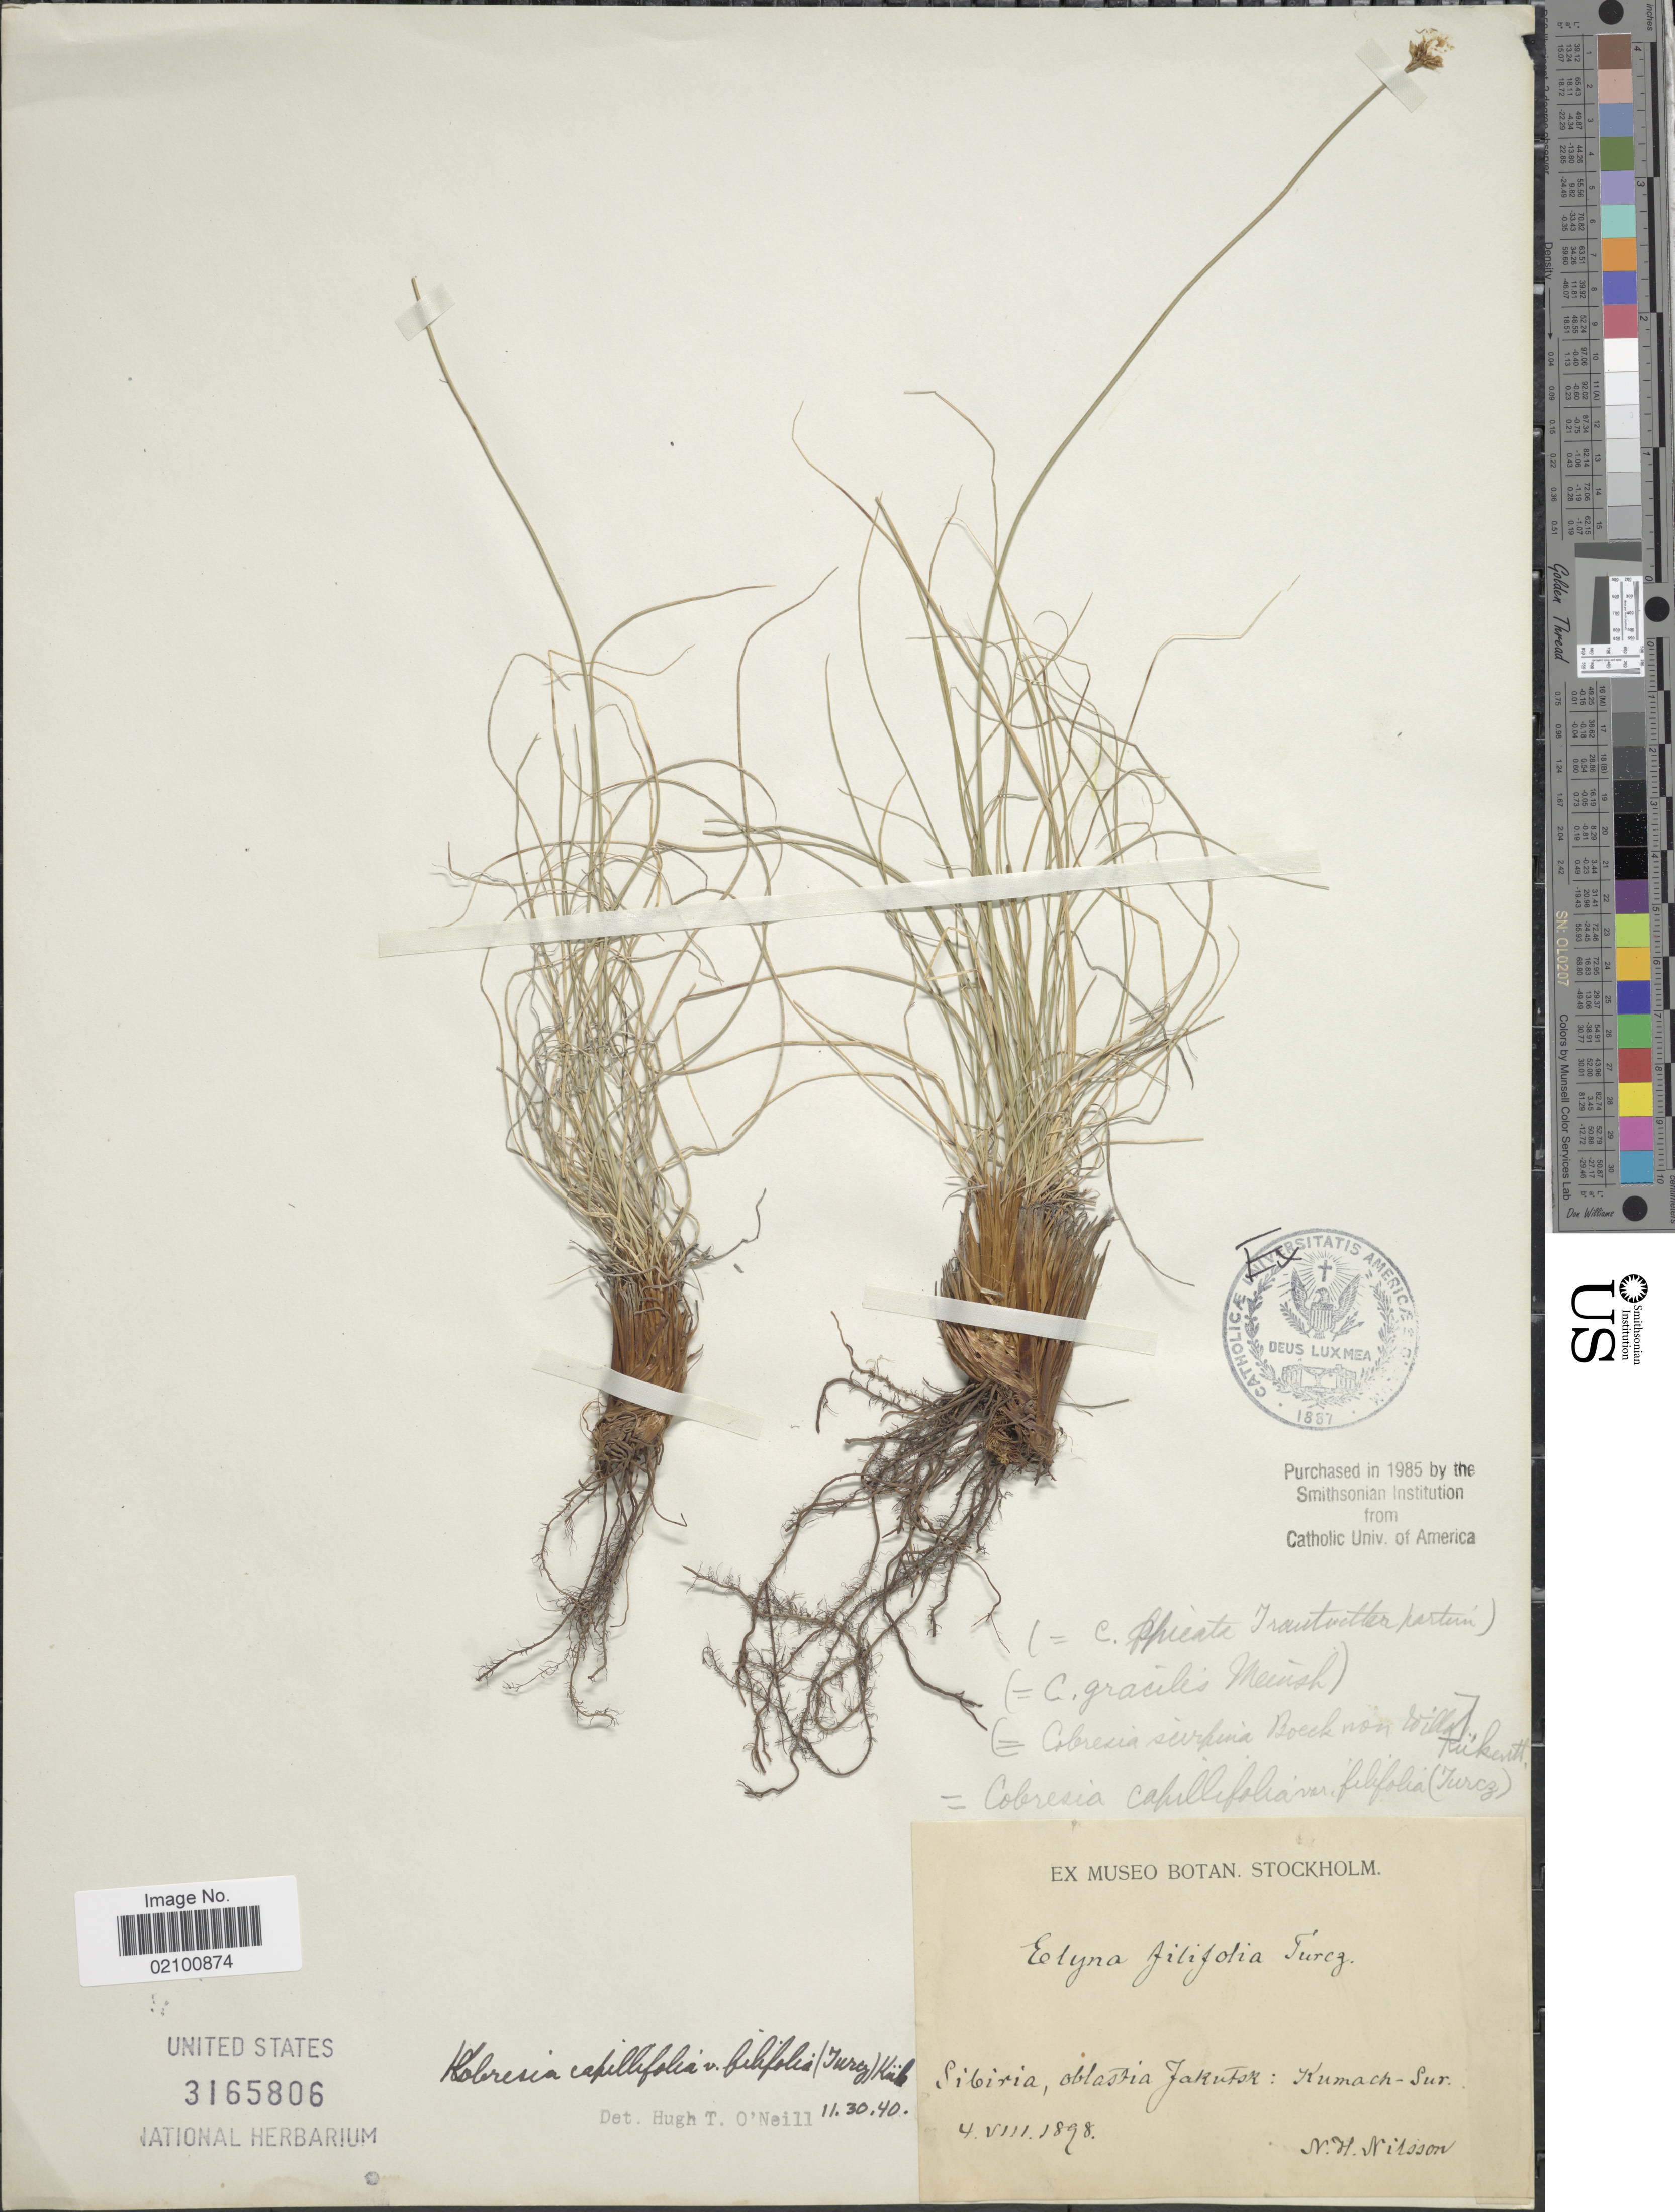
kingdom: Plantae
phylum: Tracheophyta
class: Liliopsida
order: Poales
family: Cyperaceae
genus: Carex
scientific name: Carex macrophylla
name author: (Y.C. Yang) S.R. Zhang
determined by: Strong, M. T., (US), Smithsonian Institution - National Museum of Natural History (UNITED STATES)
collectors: N. H. Nilsson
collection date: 1898-08-04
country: Russian Federation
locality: Sibiria, oblastia Jakutsr, Kumach-Sur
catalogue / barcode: US 3165806